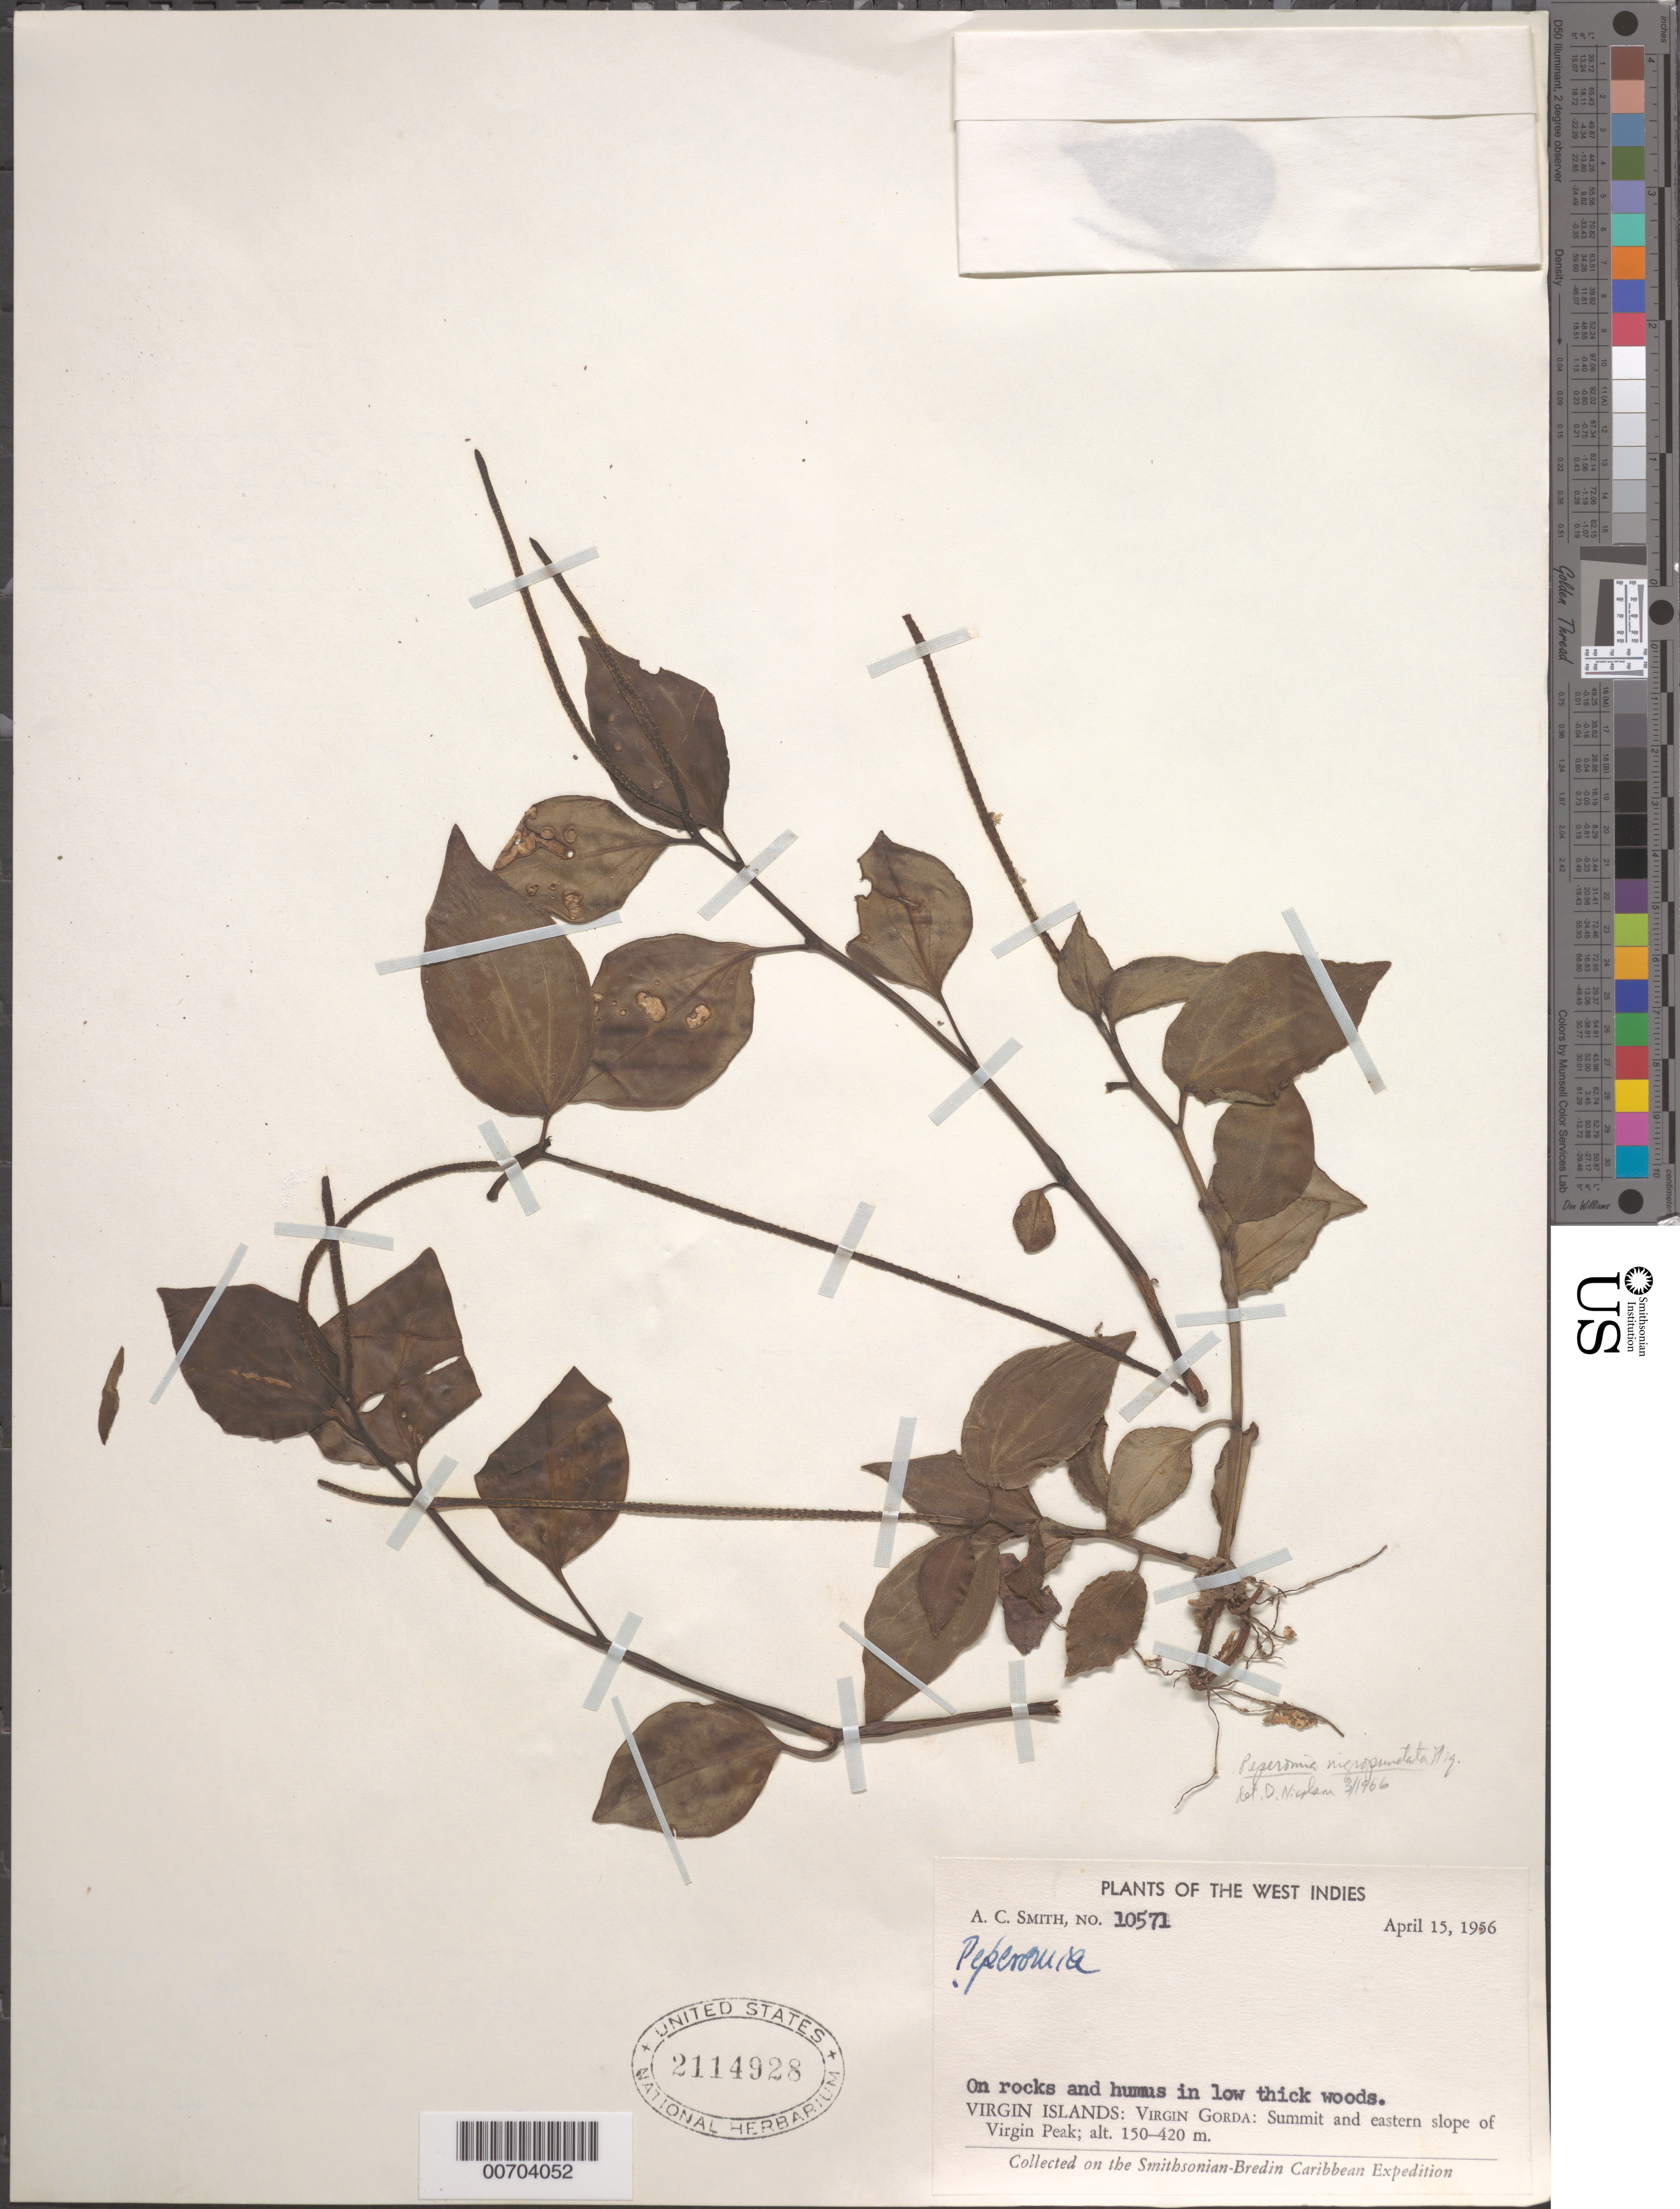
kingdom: Plantae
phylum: Tracheophyta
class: Magnoliopsida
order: Piperales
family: Piperaceae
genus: Peperomia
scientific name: Peperomia nigropunctata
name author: Miq.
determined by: Nicolson, Dan H.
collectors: A. C. Smith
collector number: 10571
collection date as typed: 15 Apr 1956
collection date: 1956-04-15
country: British Virgin Islands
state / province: Virgin Gorda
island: Virgin Gorda Island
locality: Summit and E slopes of Virgin Peak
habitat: On rocks and humus in low thick woods.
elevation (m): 150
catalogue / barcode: US 2114928